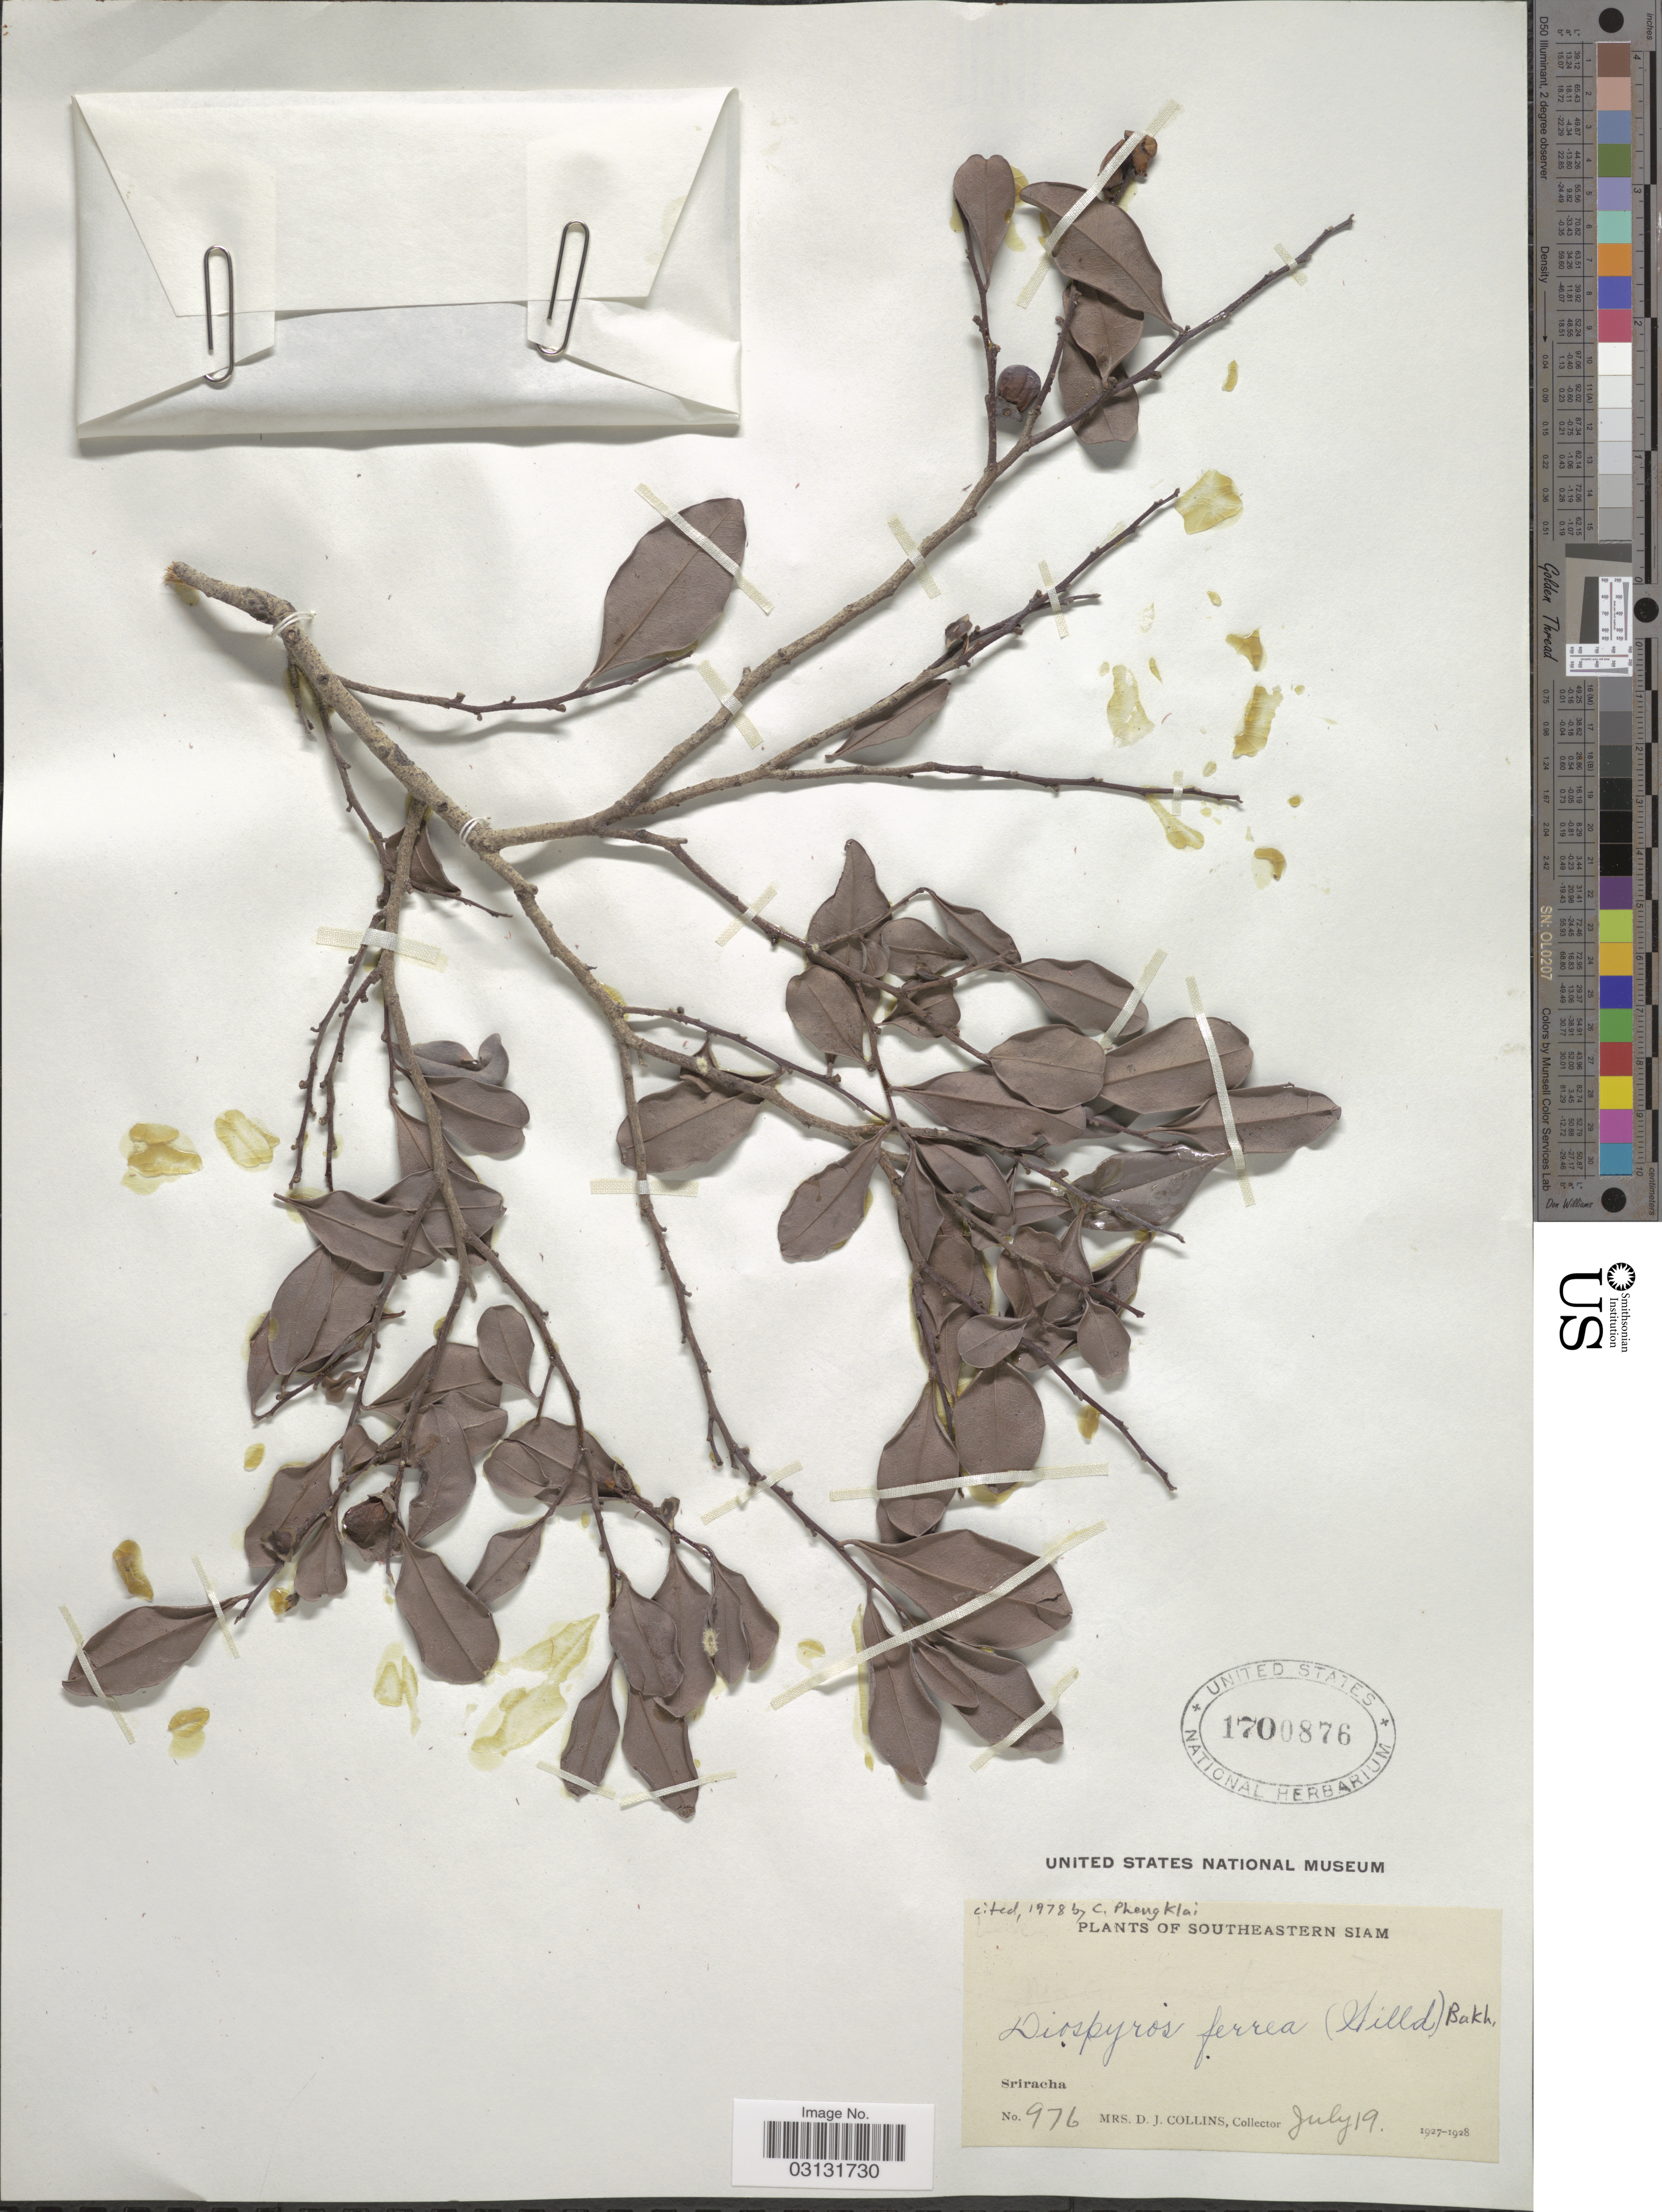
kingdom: Plantae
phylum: Tracheophyta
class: Magnoliopsida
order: Ericales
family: Ebenaceae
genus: Diospyros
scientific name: Diospyros ferrea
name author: (Willd.) Bakh.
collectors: Mrs. D. J. Collins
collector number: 976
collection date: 1927-07-19/1928-07-19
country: Thailand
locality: Southeastern Siam. Sriracha.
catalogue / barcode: US 1700876